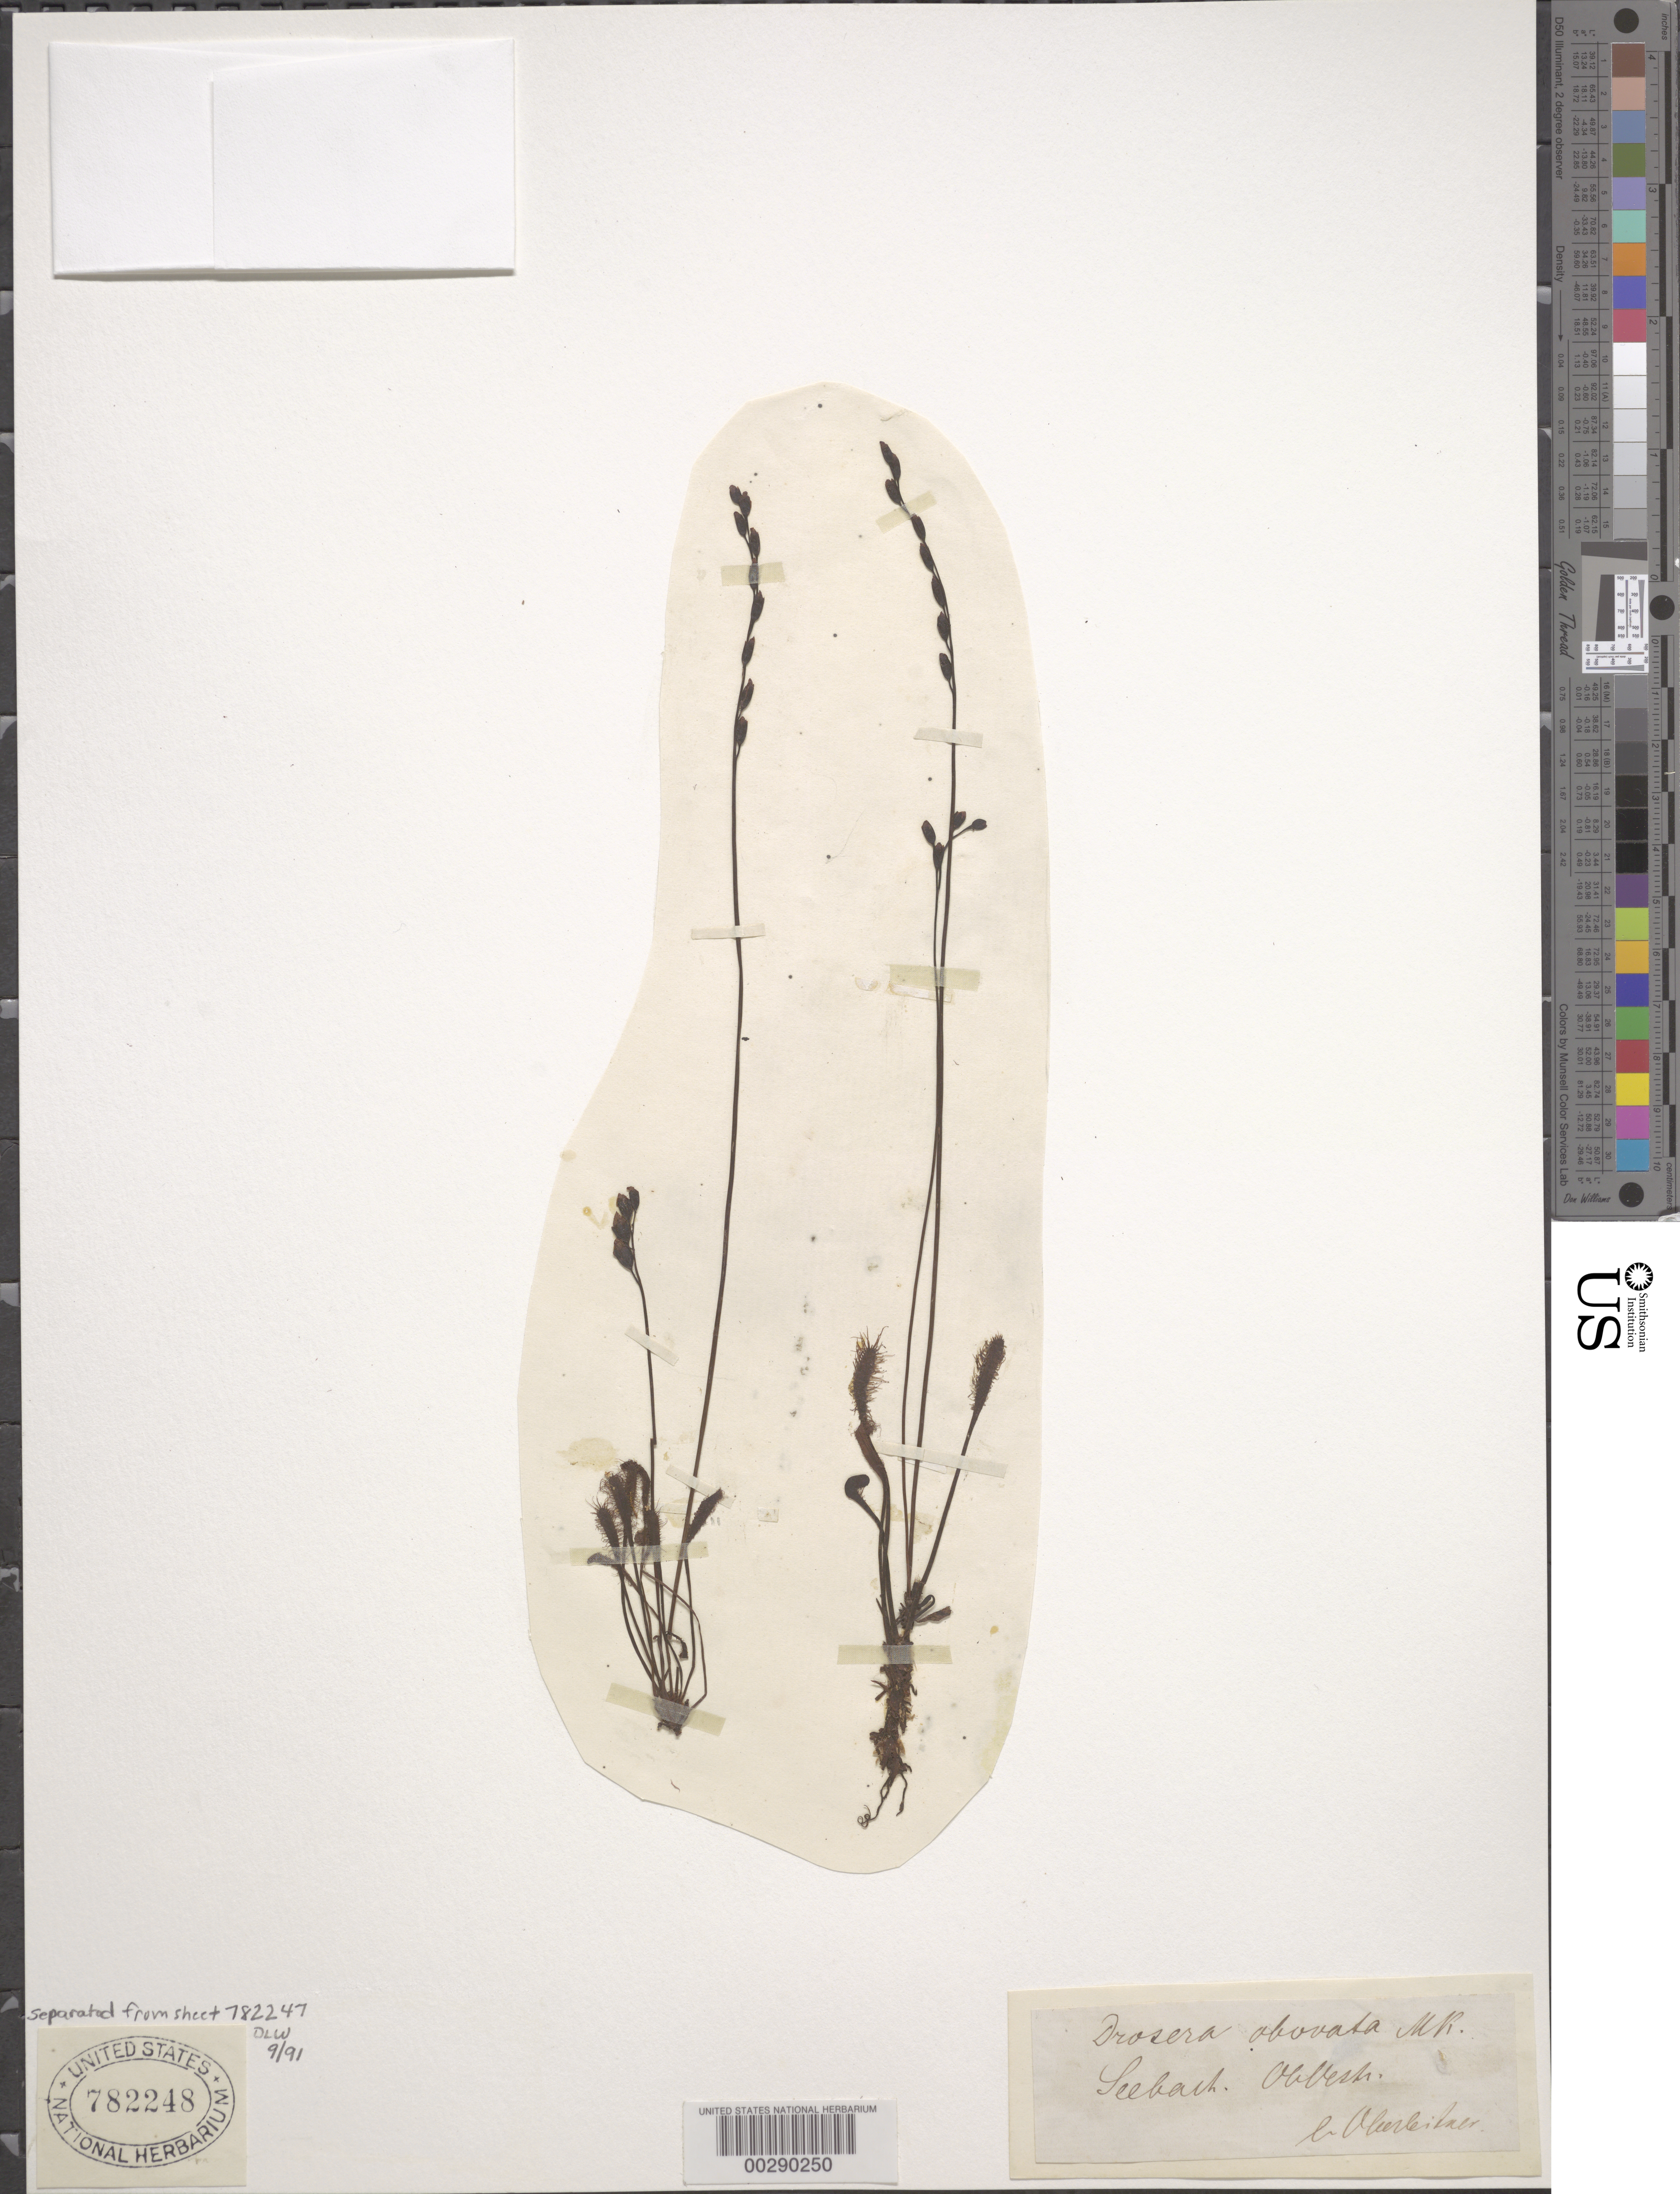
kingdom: Plantae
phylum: Tracheophyta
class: Magnoliopsida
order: Caryophyllales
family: Droseraceae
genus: Drosera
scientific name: Drosera obovata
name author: Mert. & Koch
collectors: -. Oberleidner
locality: Seebach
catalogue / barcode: US 728248